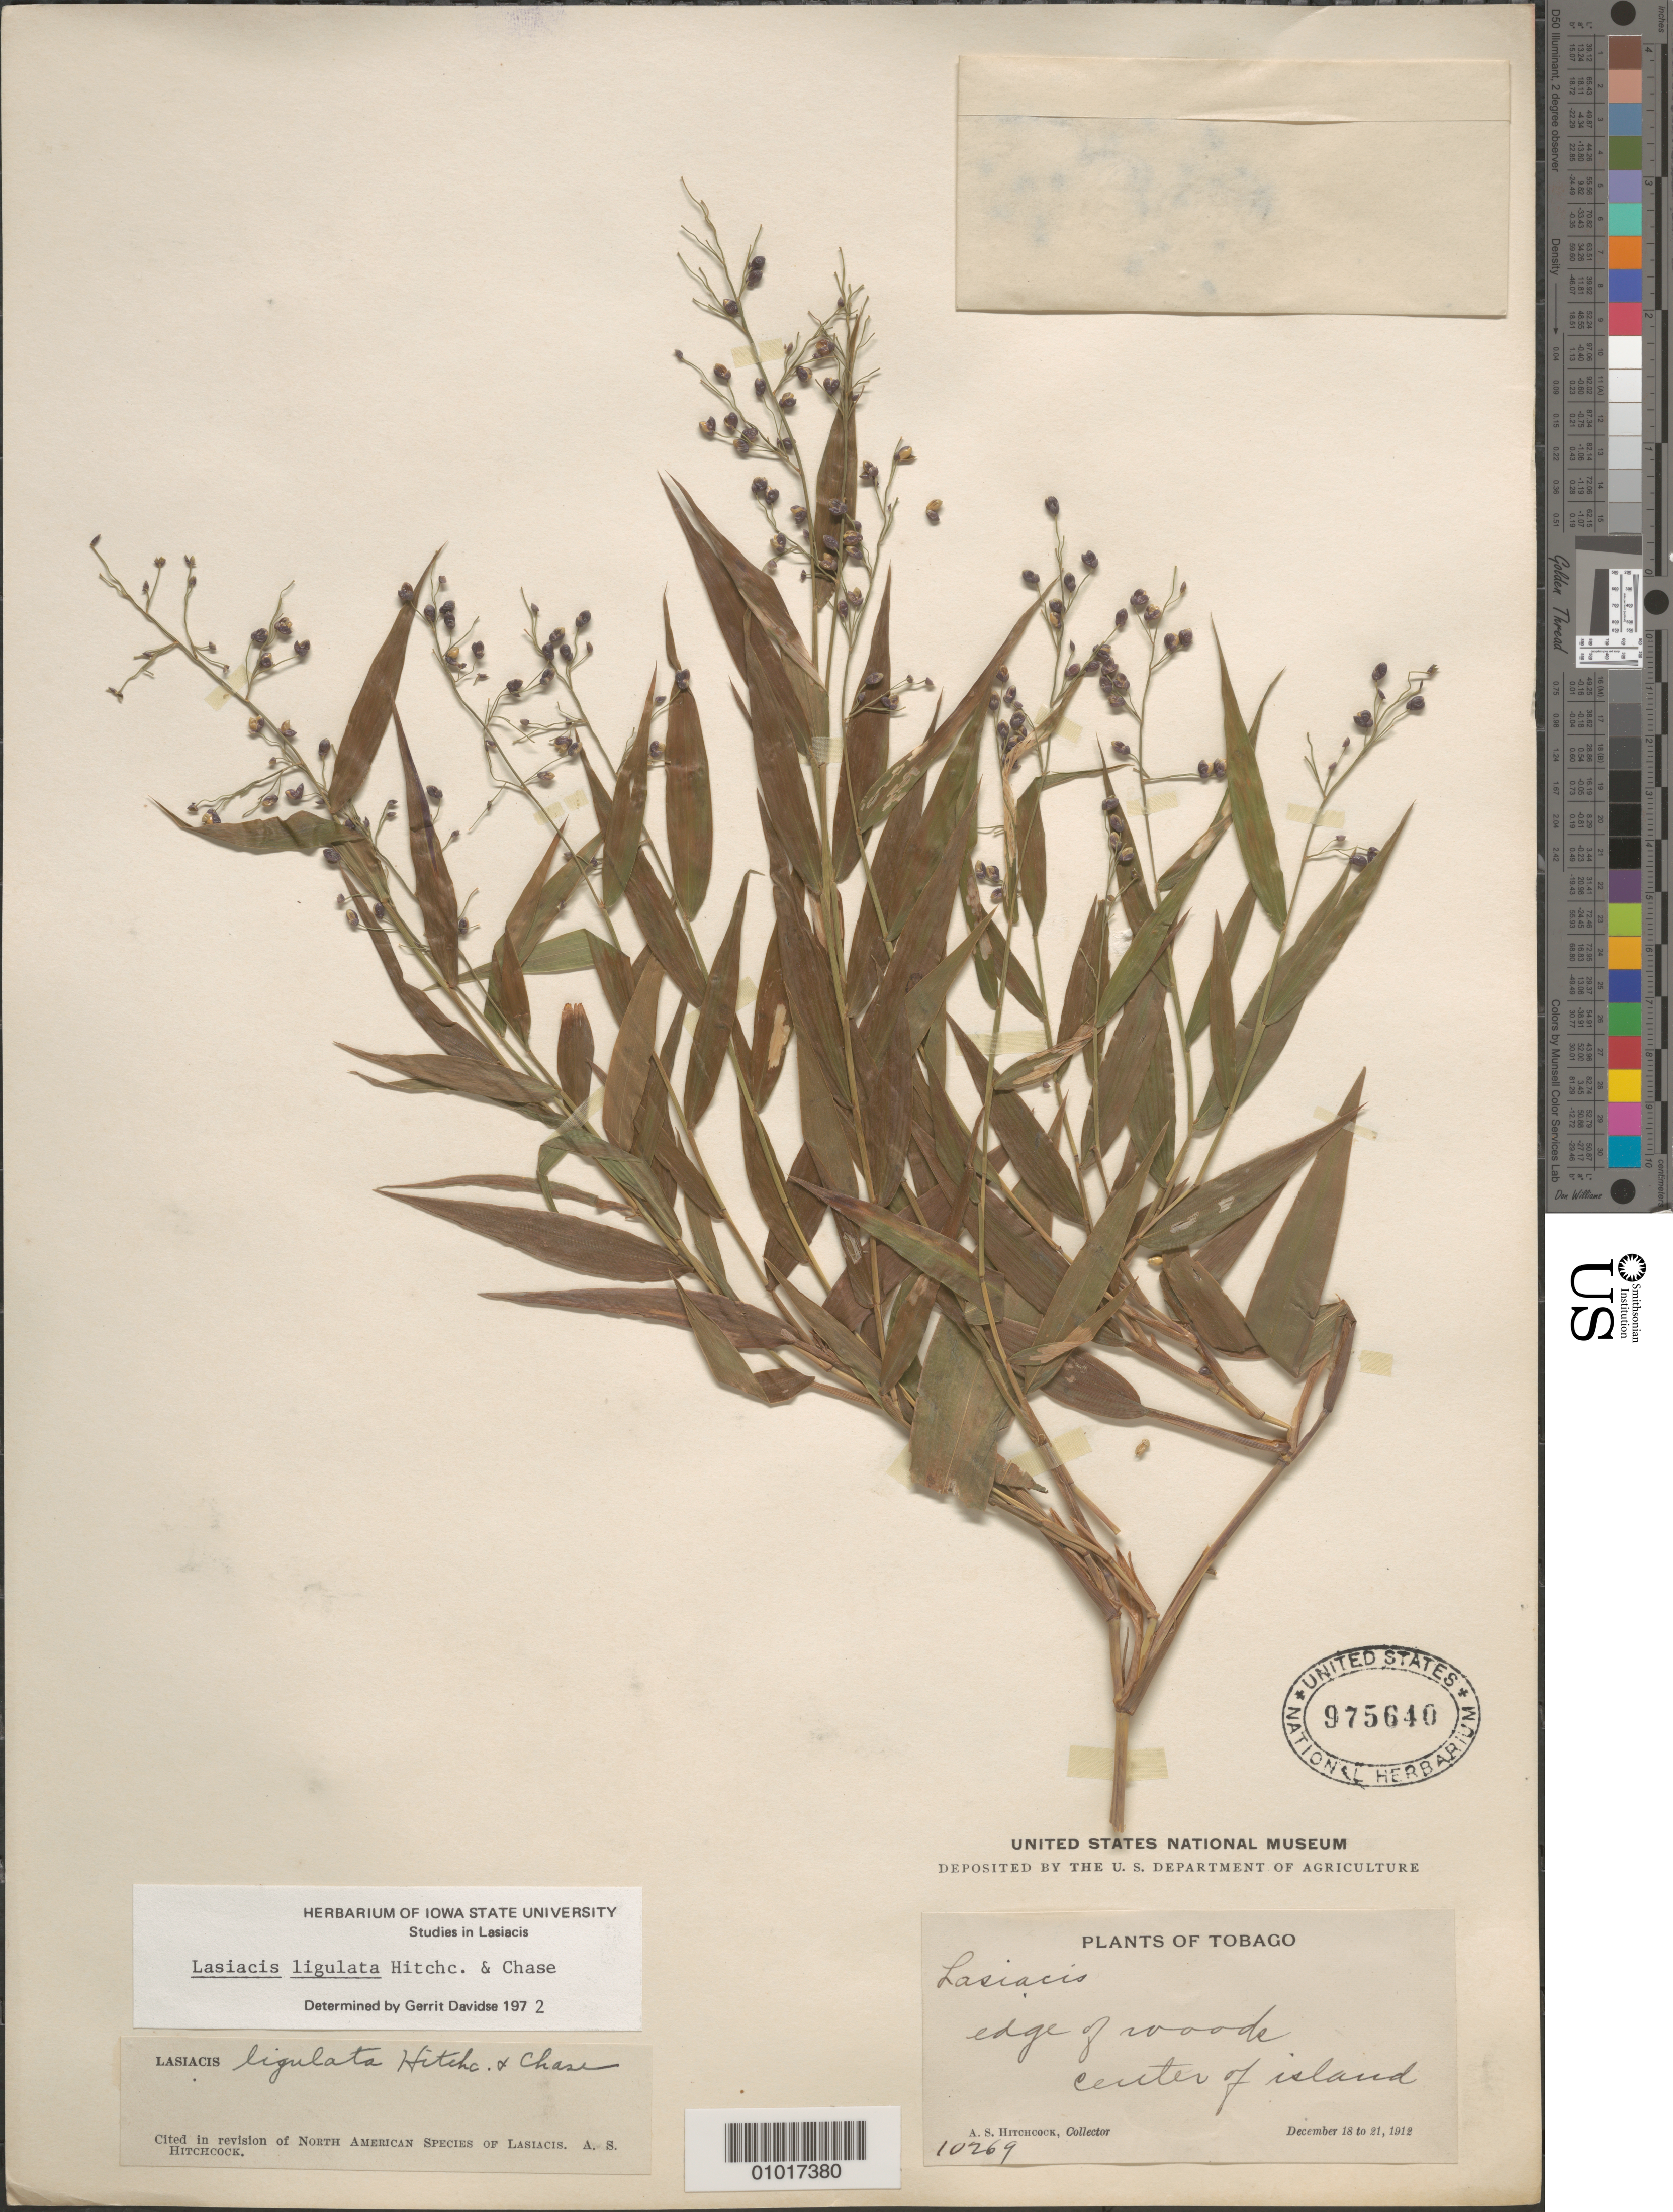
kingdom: Plantae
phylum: Tracheophyta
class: Liliopsida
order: Poales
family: Poaceae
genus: Lasiacis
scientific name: Lasiacis harrisii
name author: Nash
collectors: A. S. Hitchcock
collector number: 10269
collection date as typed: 18 Dec 1912 to 21 Dec 1912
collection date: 1912-12-18/1912-12-21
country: Trinidad and Tobago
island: Tobago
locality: edge of woods, center of island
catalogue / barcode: US 975640